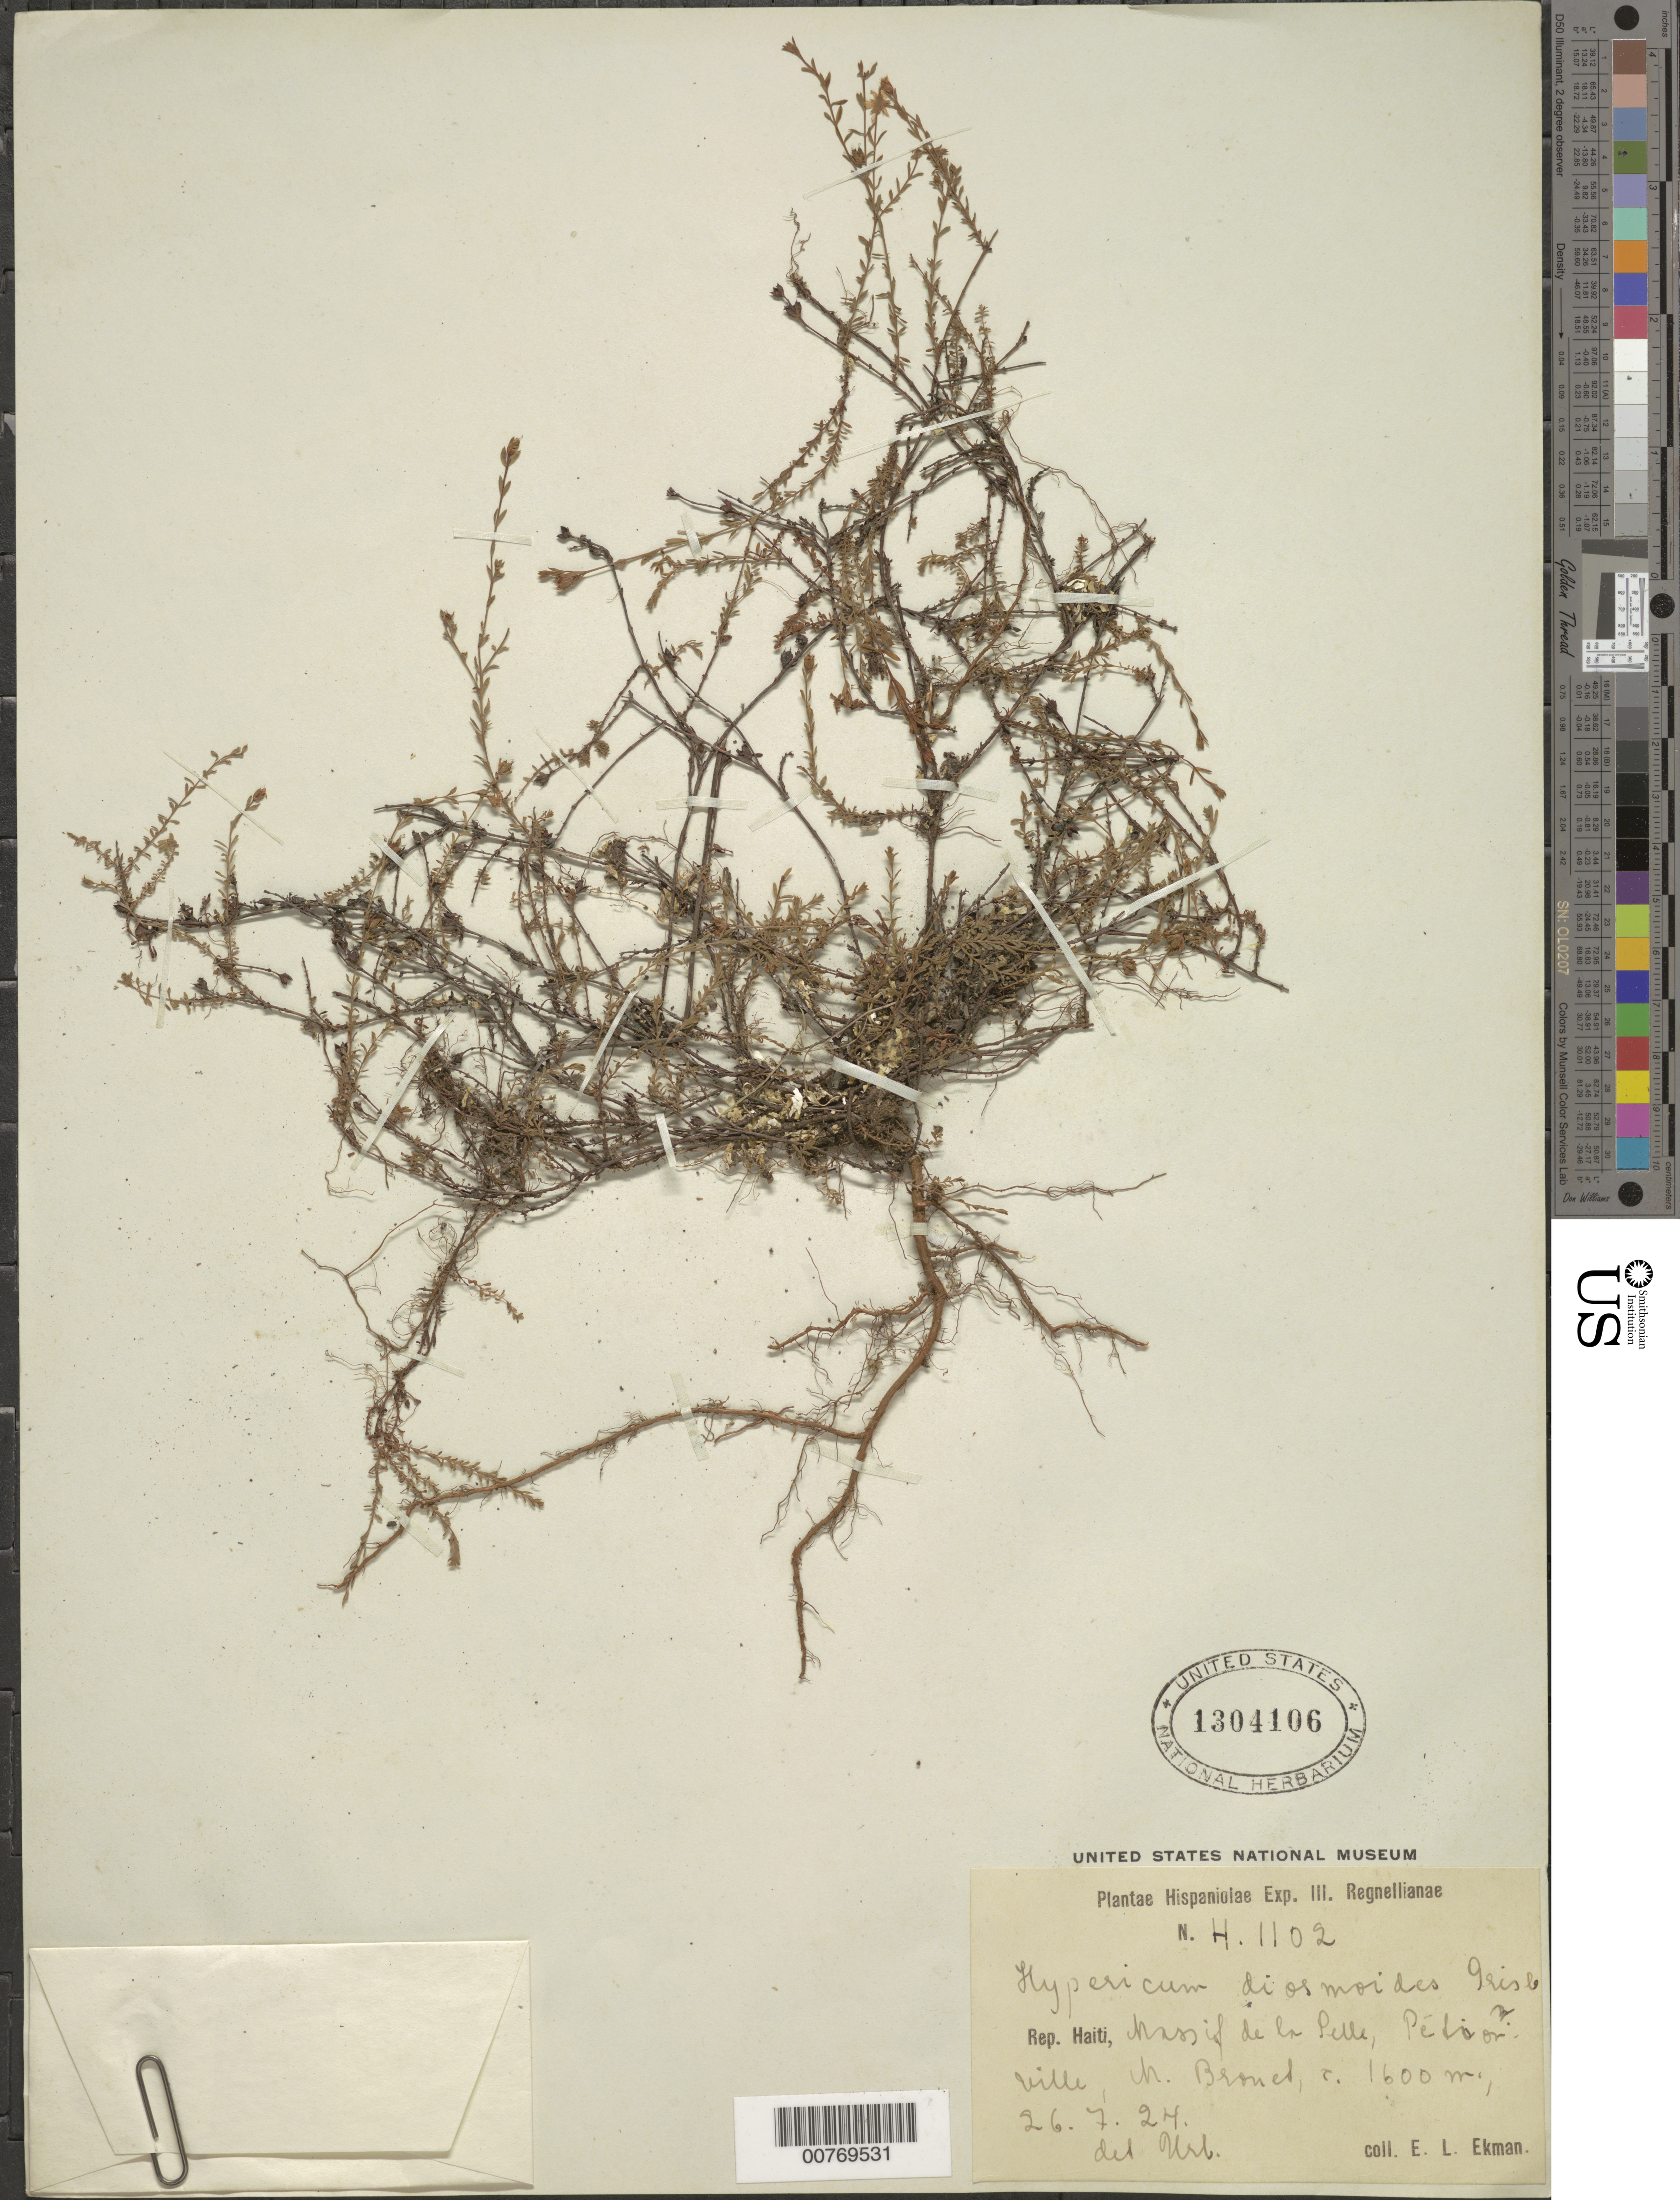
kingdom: Plantae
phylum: Tracheophyta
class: Magnoliopsida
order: Malpighiales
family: Hypericaceae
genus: Hypericum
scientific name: Hypericum diosmoides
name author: Griseb.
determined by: Urban, Ignatz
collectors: E. L. Ekman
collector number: H 1102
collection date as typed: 27 Jul 1924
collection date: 1924-07-27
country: Haiti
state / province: Ouest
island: Hispaniola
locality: Massif de la Selle, Pétionville, N. Brouel.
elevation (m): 1600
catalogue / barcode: US 1304106